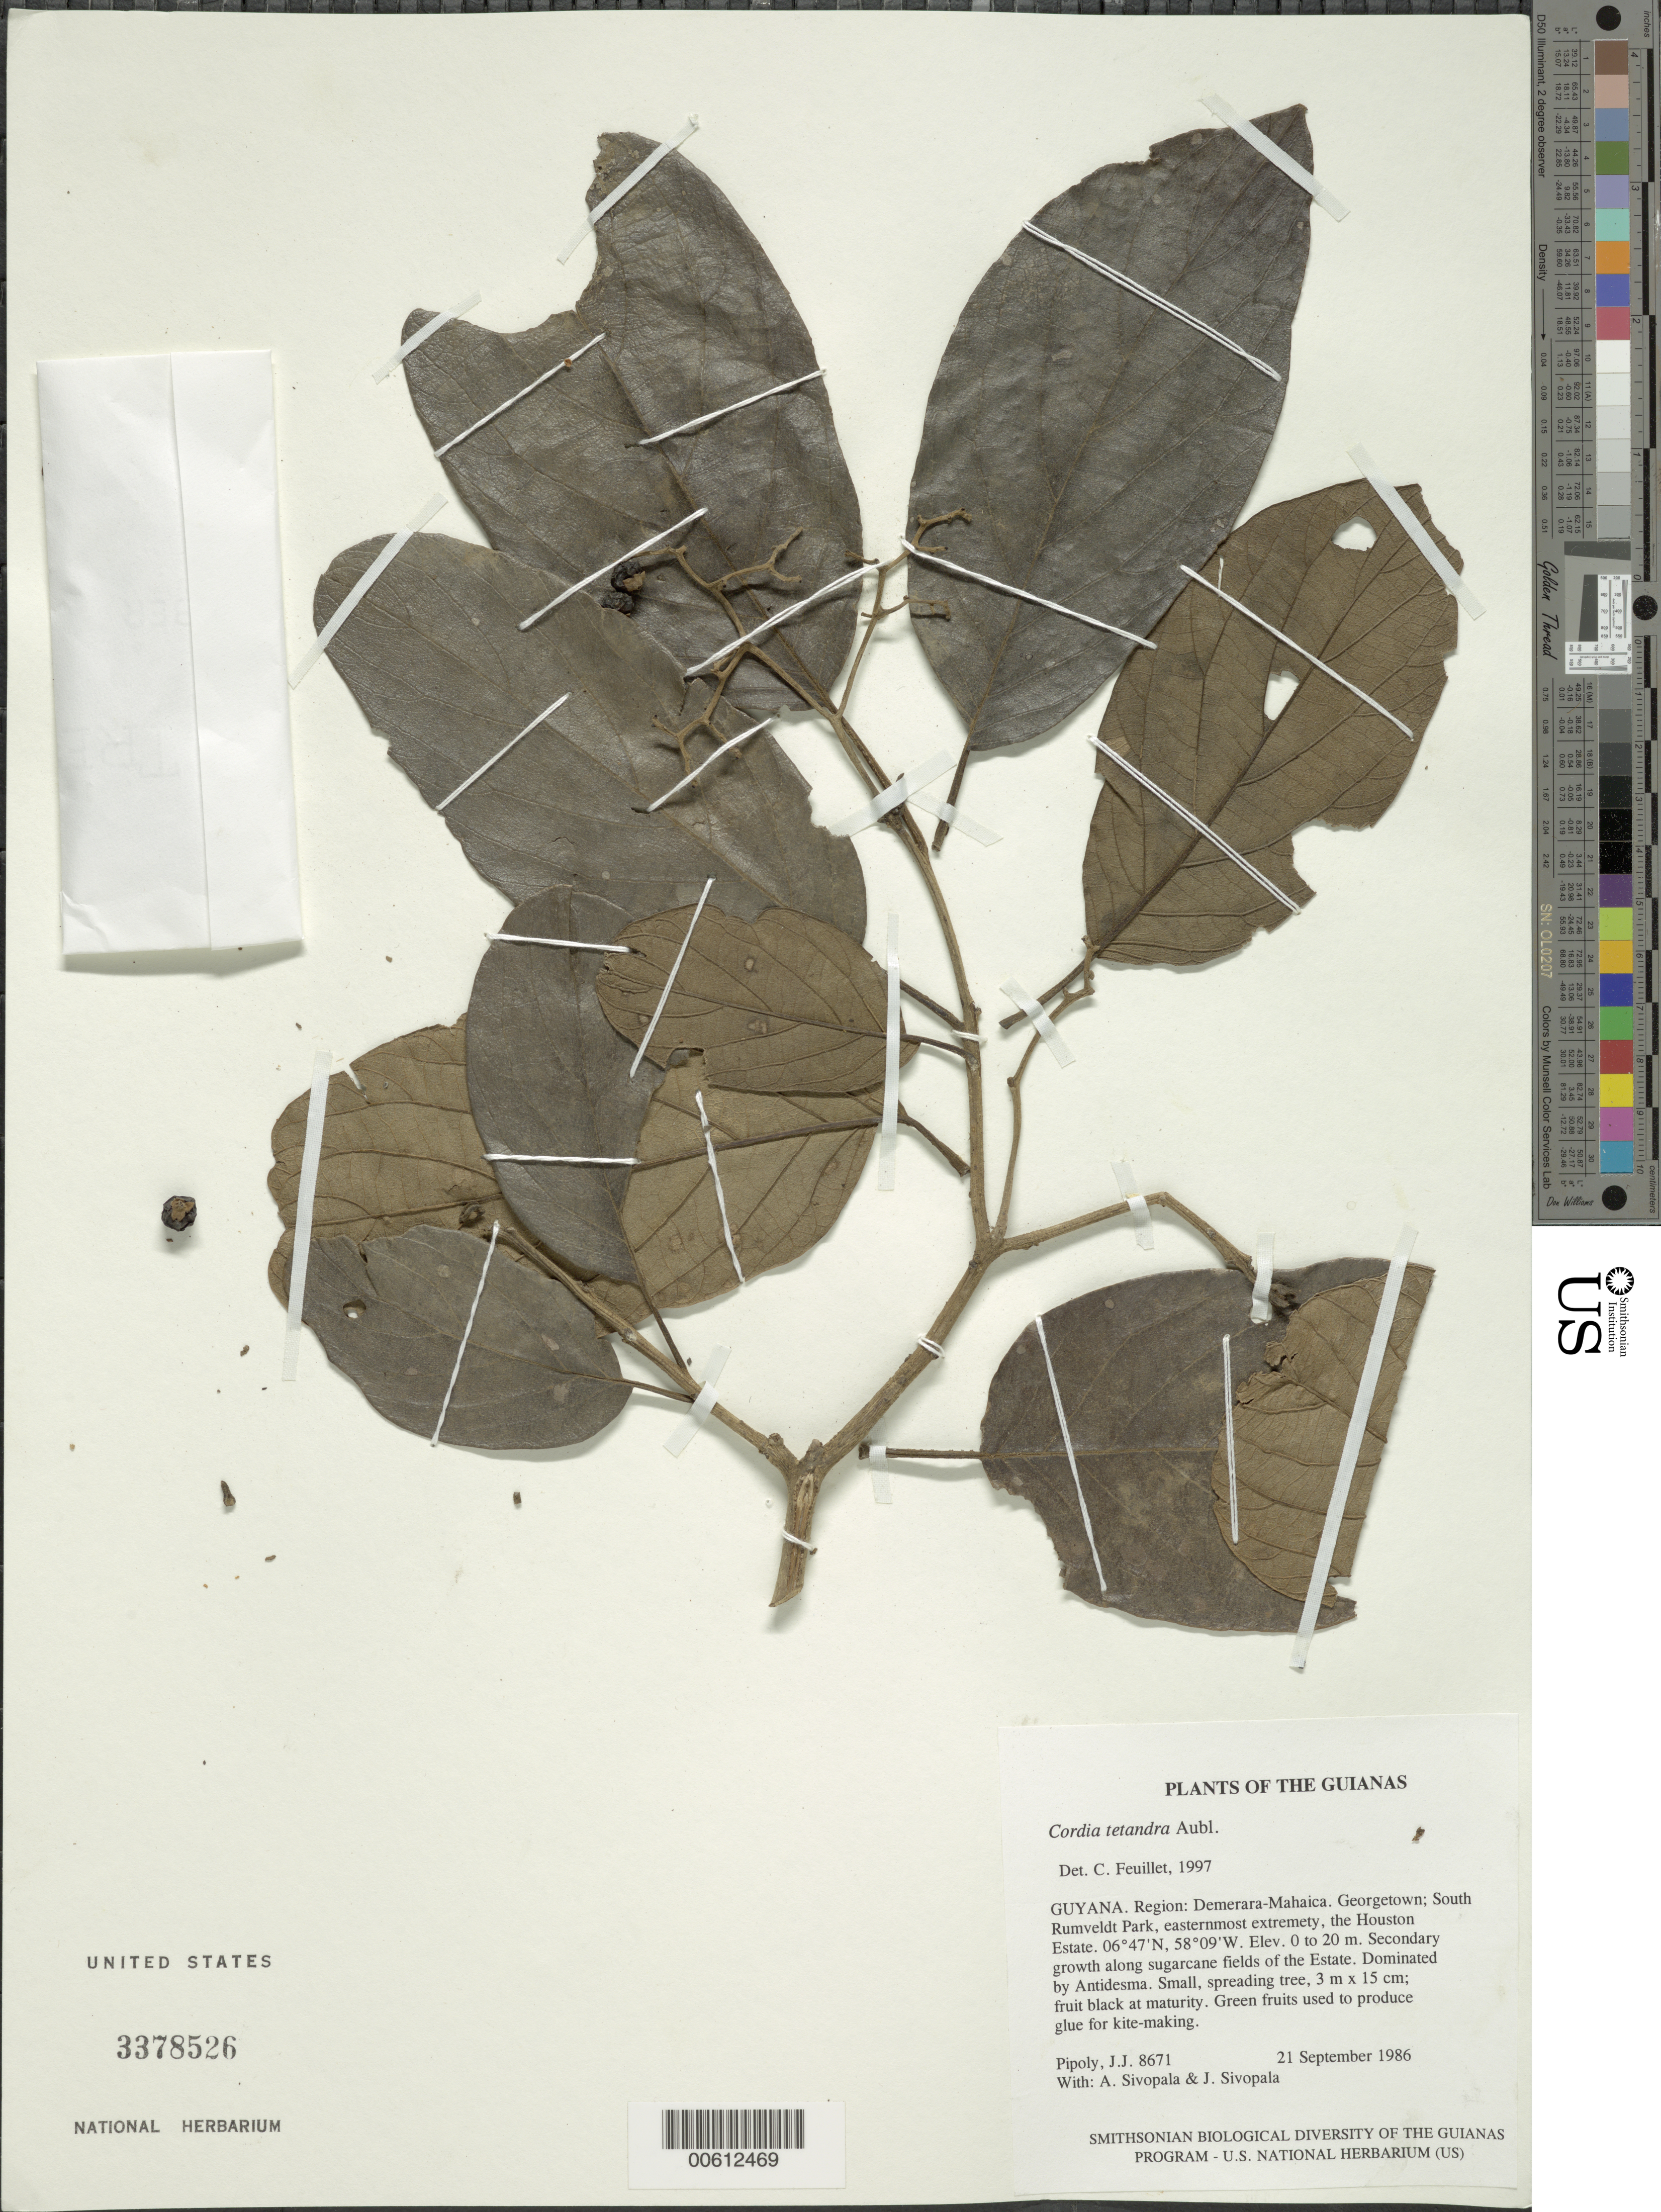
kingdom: Plantae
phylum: Tracheophyta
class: Magnoliopsida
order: Boraginales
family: Cordiaceae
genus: Cordia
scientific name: Cordia tetrandra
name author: Aubl.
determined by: Feuillet, C.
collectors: J. J. Pipoly, A. Sivopala & J. Sivopala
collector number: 8671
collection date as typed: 21 September 1986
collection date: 1986-09-21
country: Guyana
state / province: Demerara-Mahaica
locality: Georgetown; South Rumveldt Park, easternmost extremety, the Houston Estate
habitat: Secondary growth along sugarcane fields of the Estate. Dominated by Antidesma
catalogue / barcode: US 3378526